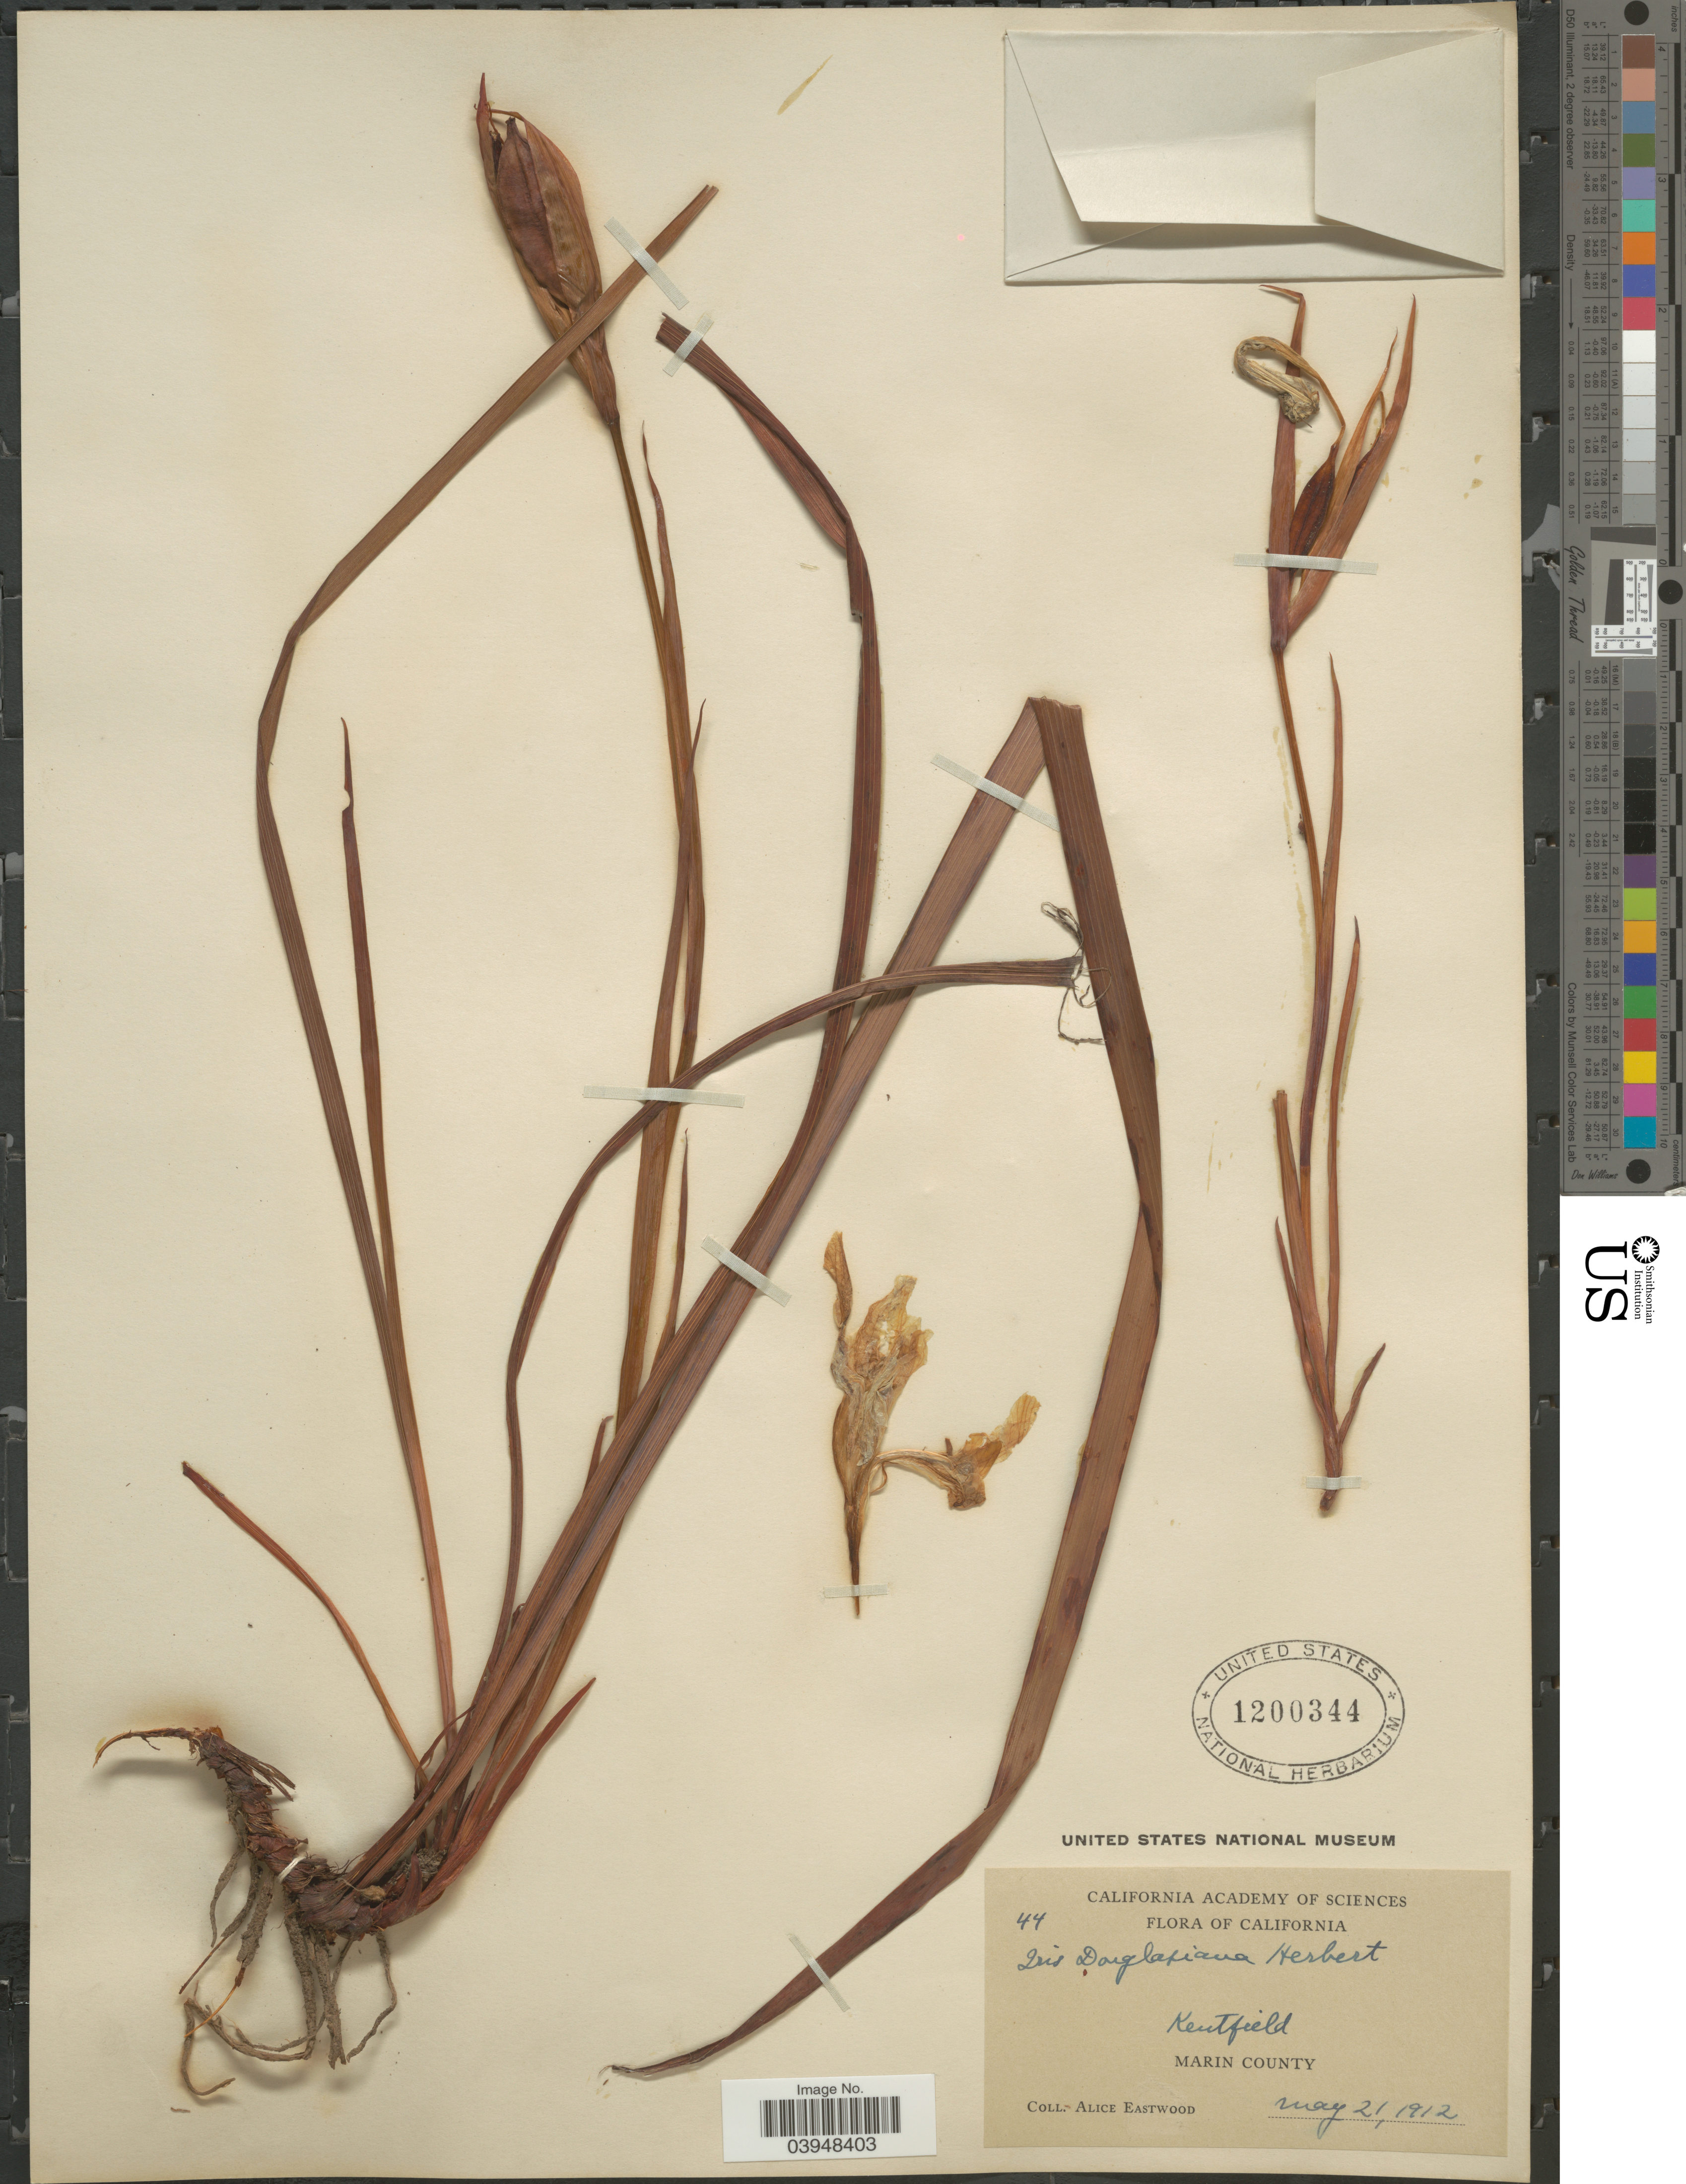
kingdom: Plantae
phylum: Tracheophyta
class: Liliopsida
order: Asparagales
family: Iridaceae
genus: Iris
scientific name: Iris douglasiana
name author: Herb.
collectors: A. Eastwood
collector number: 44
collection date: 1912-05-21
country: United States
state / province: California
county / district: Marin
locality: Kentfield. Marin County.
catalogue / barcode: US 1200344